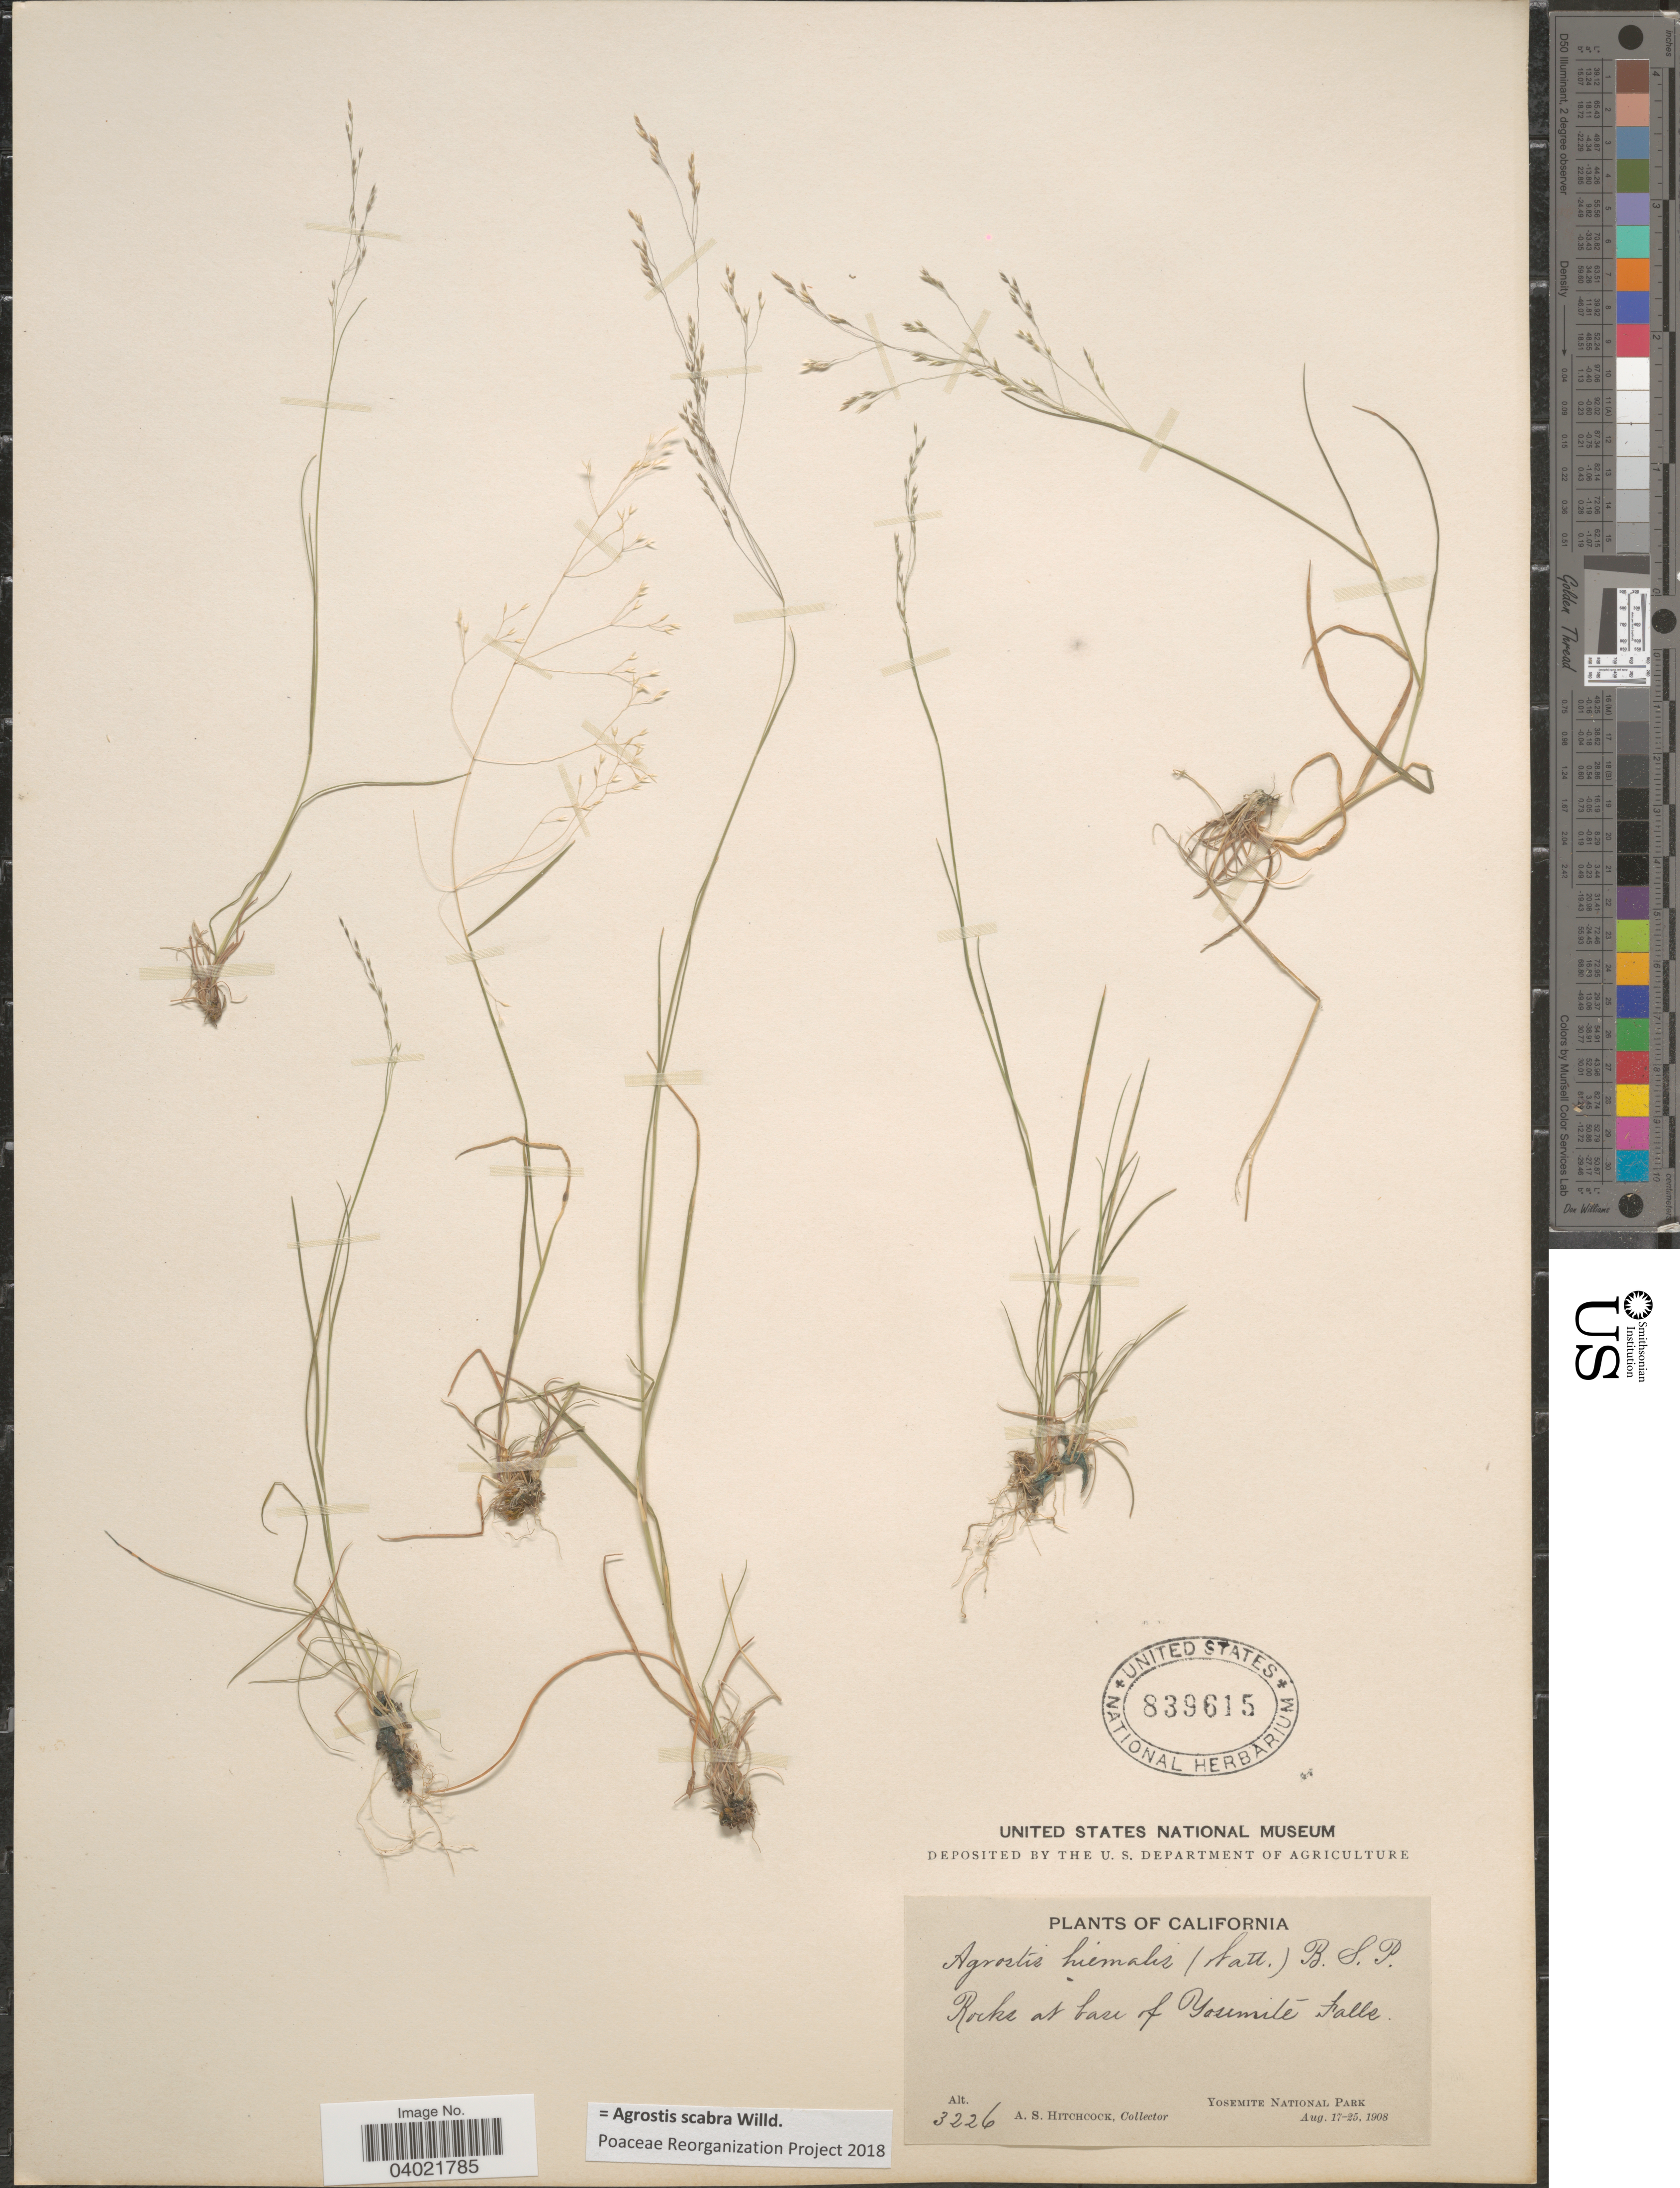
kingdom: Plantae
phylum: Tracheophyta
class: Liliopsida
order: Poales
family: Poaceae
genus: Agrostis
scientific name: Agrostis scabra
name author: Willd.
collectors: A. S. Hitchcock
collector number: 3226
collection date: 1908-08-17/1908-08-25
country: United States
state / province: California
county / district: Mariposa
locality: Rocks at base of Yosemite Falls. Yosemite National Park.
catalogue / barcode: US 839615